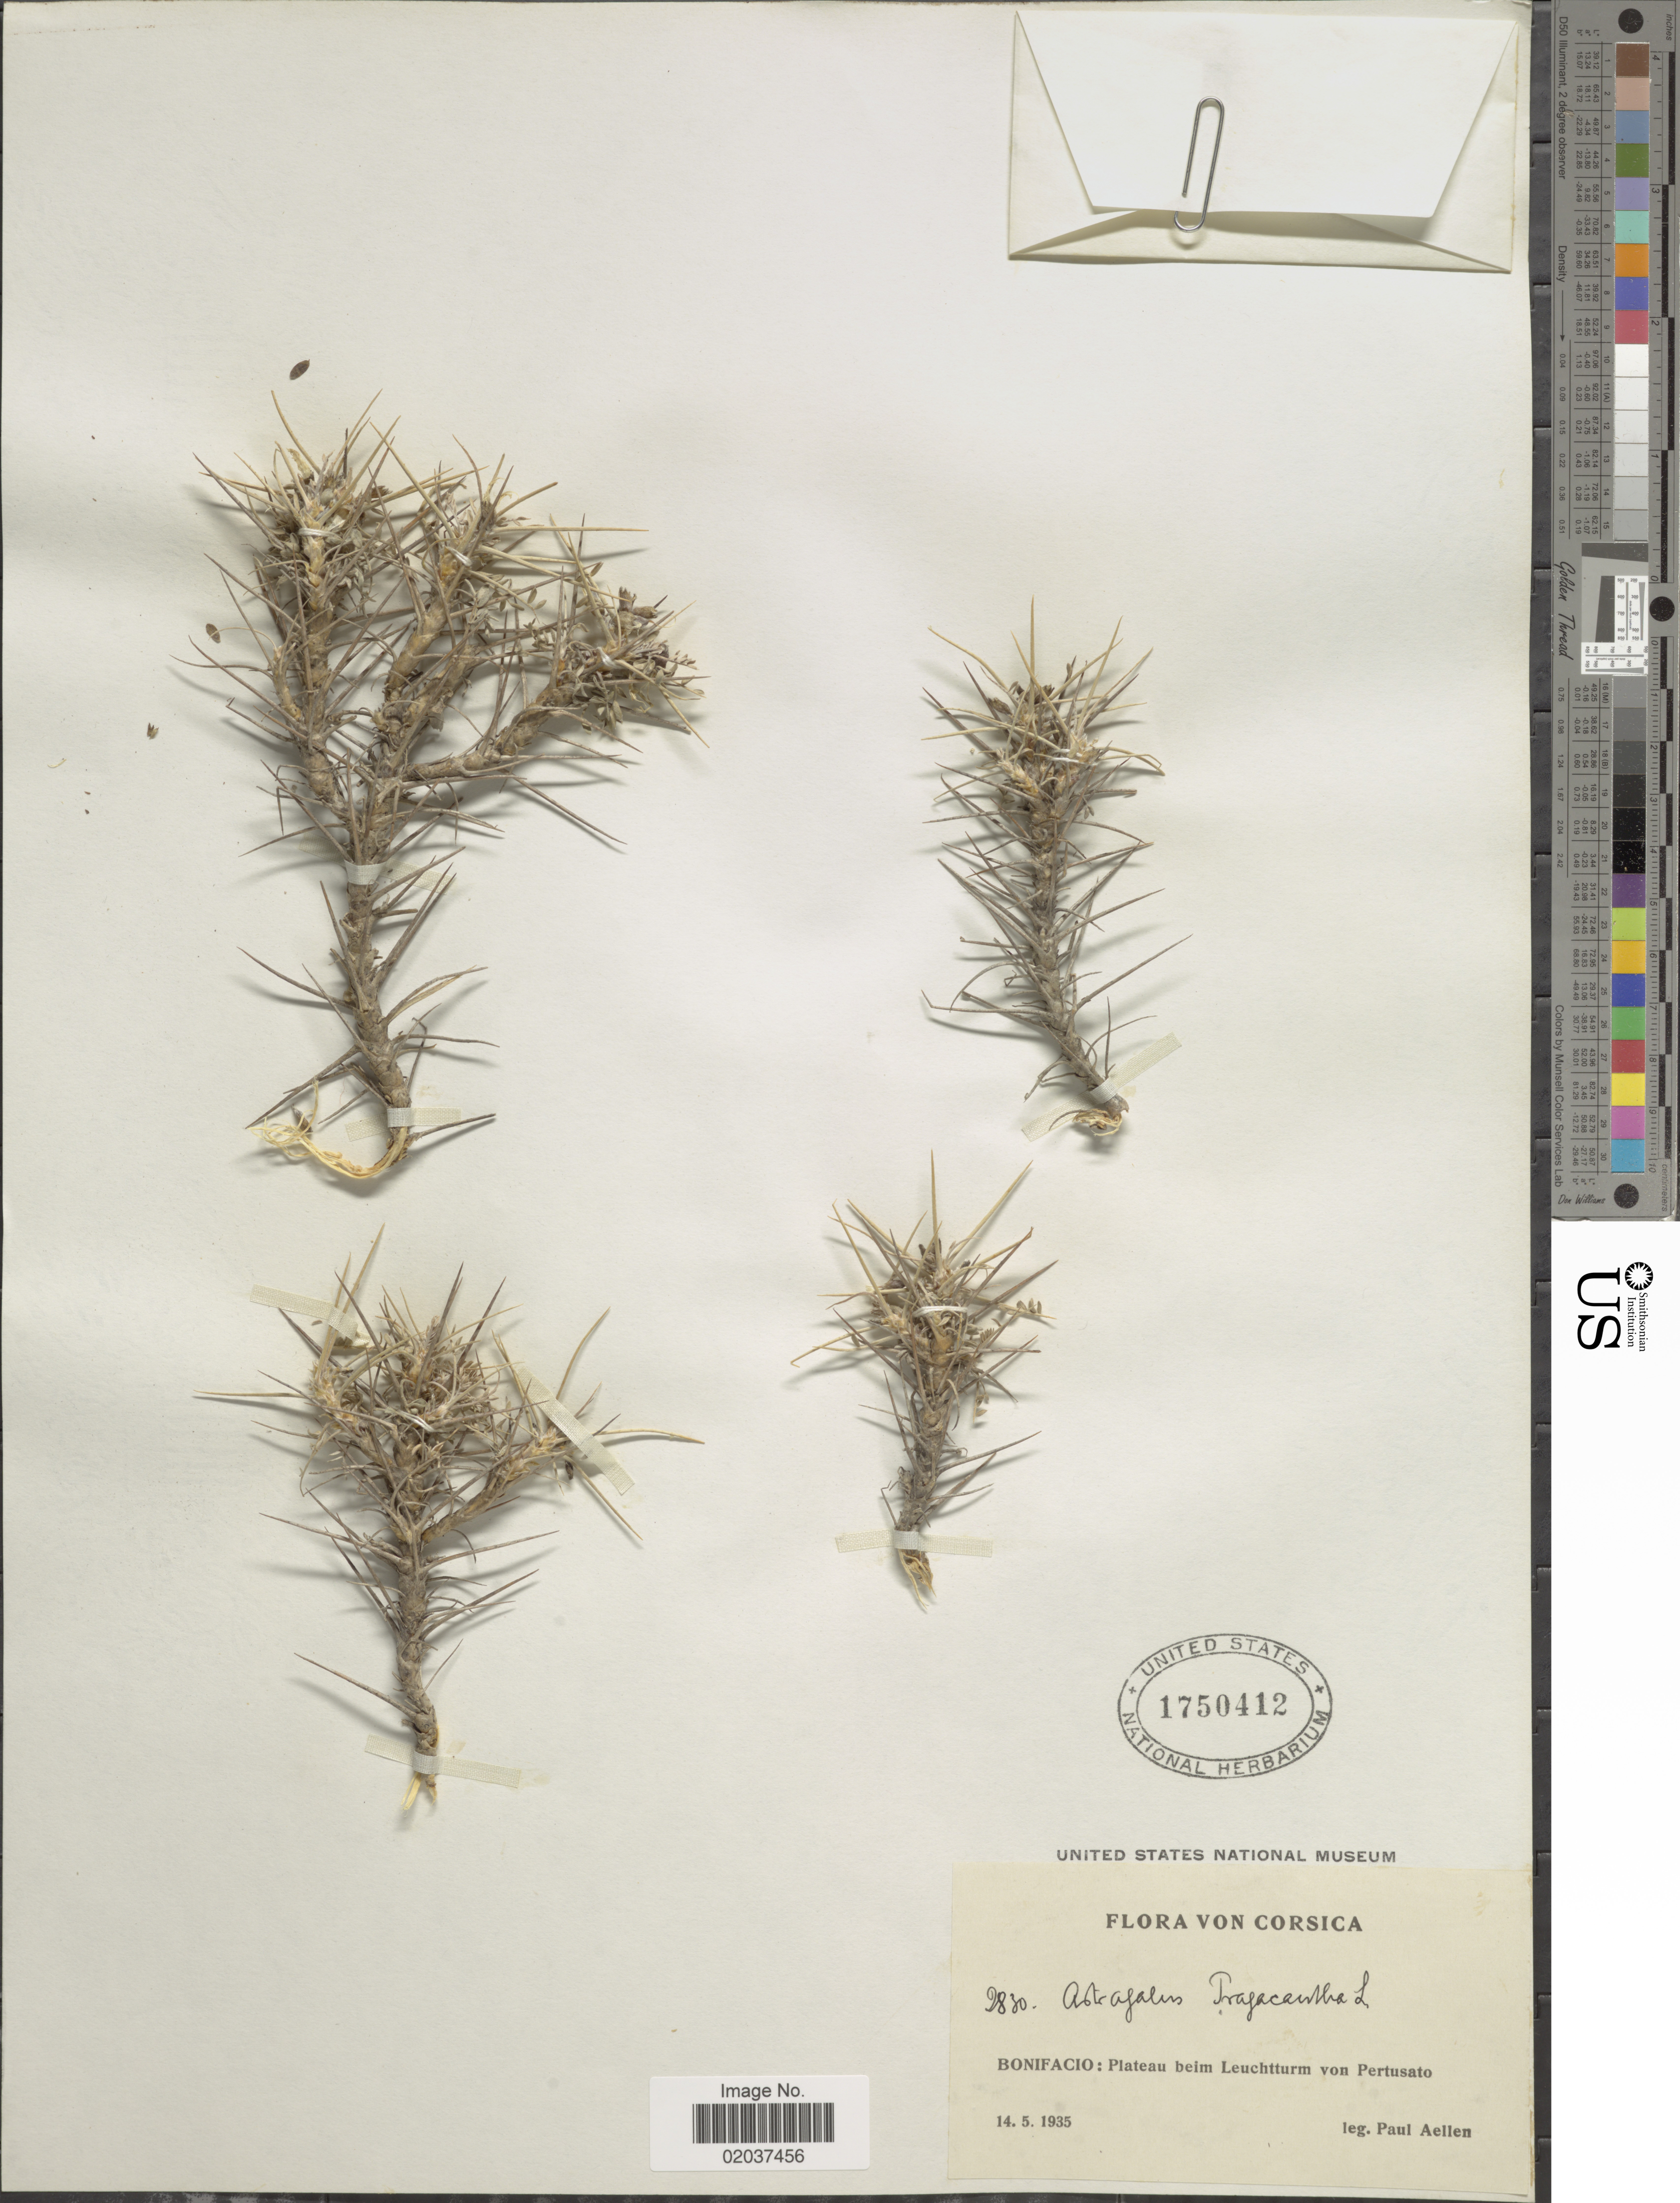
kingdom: Plantae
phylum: Tracheophyta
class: Magnoliopsida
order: Fabales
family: Fabaceae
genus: Astragalus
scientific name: Astragalus tragacantha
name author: L.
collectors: P. Aellen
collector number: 2830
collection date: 1935-05-10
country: France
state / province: Corsica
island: Corse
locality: Von Corsica, Bonifacio: Plateau beim Leuchtturm von Pertusato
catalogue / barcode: US 1750412